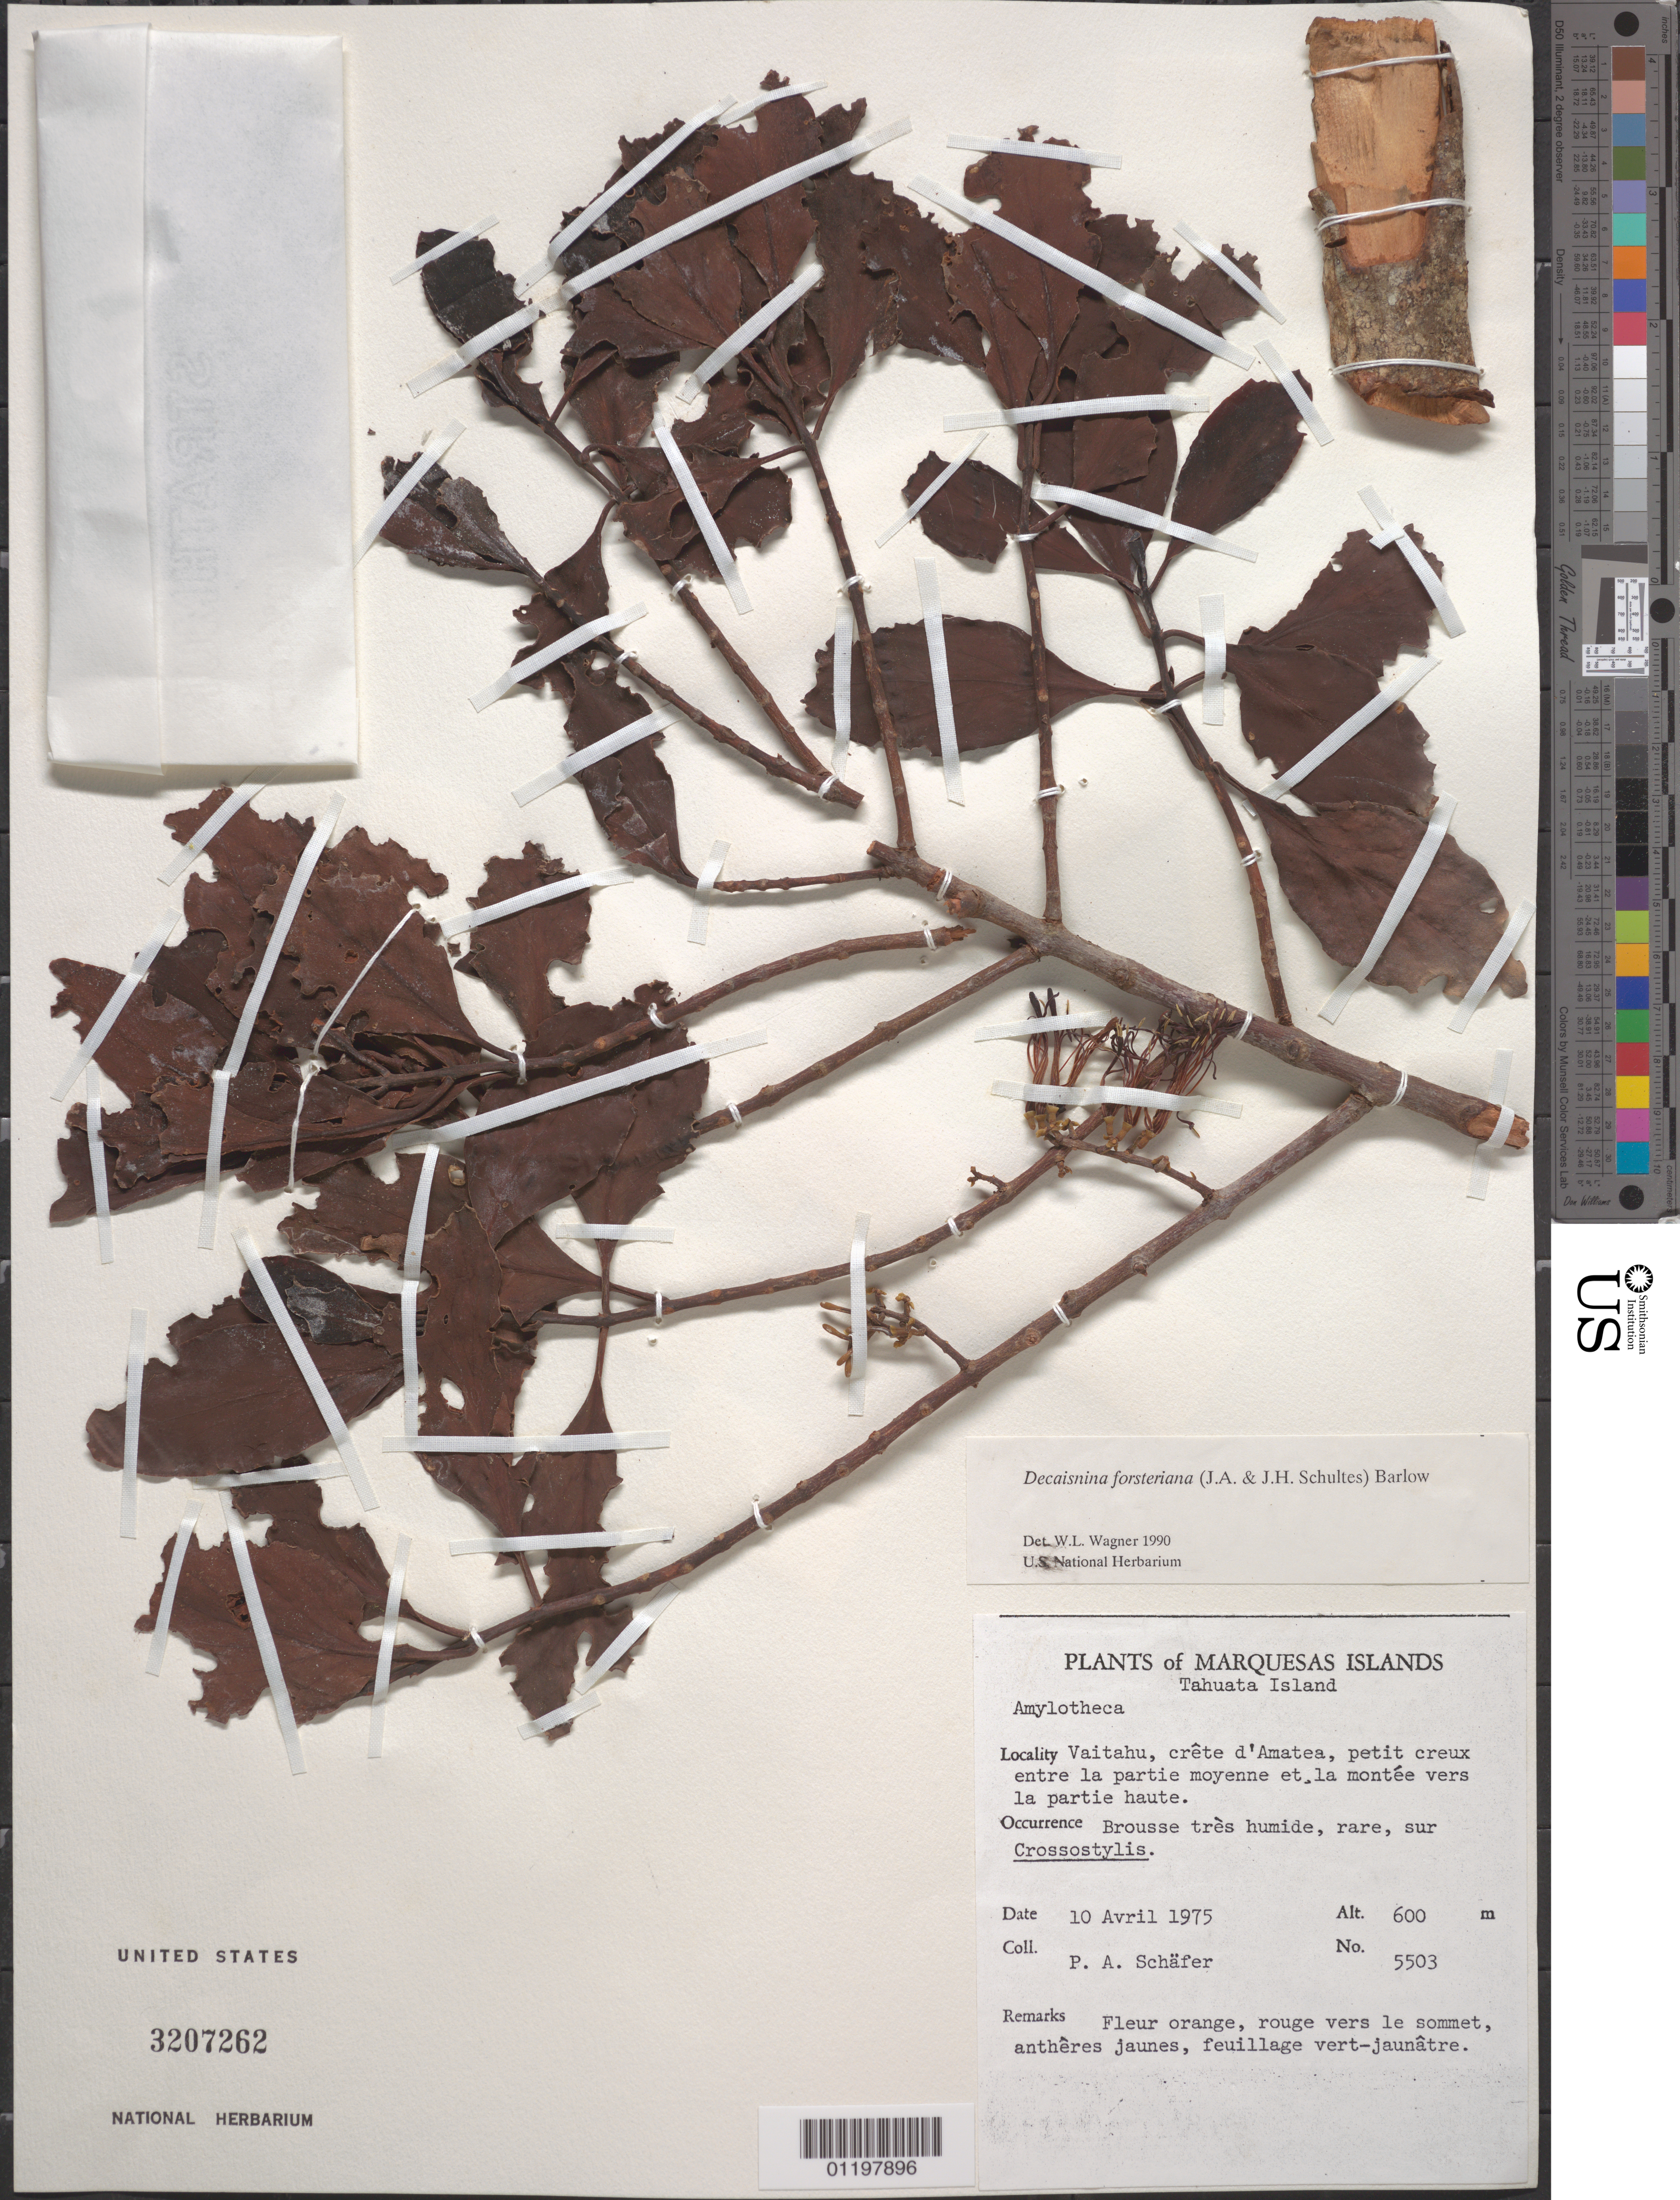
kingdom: Plantae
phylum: Tracheophyta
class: Magnoliopsida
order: Santalales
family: Loranthaceae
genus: Decaisnina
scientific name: Decaisnina forsteriana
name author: (Schult. & Schult. f.) Barlow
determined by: Wagner, W. L., (BOT), Smithsonian Institution - National Museum of Natural History (UNITED STATES)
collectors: P. A. Schäfer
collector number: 5503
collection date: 1975-04-10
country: French Polynesia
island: Tahuata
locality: Vaitahu, crête d'Amatea, petit creux entre la partie moyenne et la montée vers la partie haute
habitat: Brousse très humide, sur Crossostylis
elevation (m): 600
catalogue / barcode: US 3207262